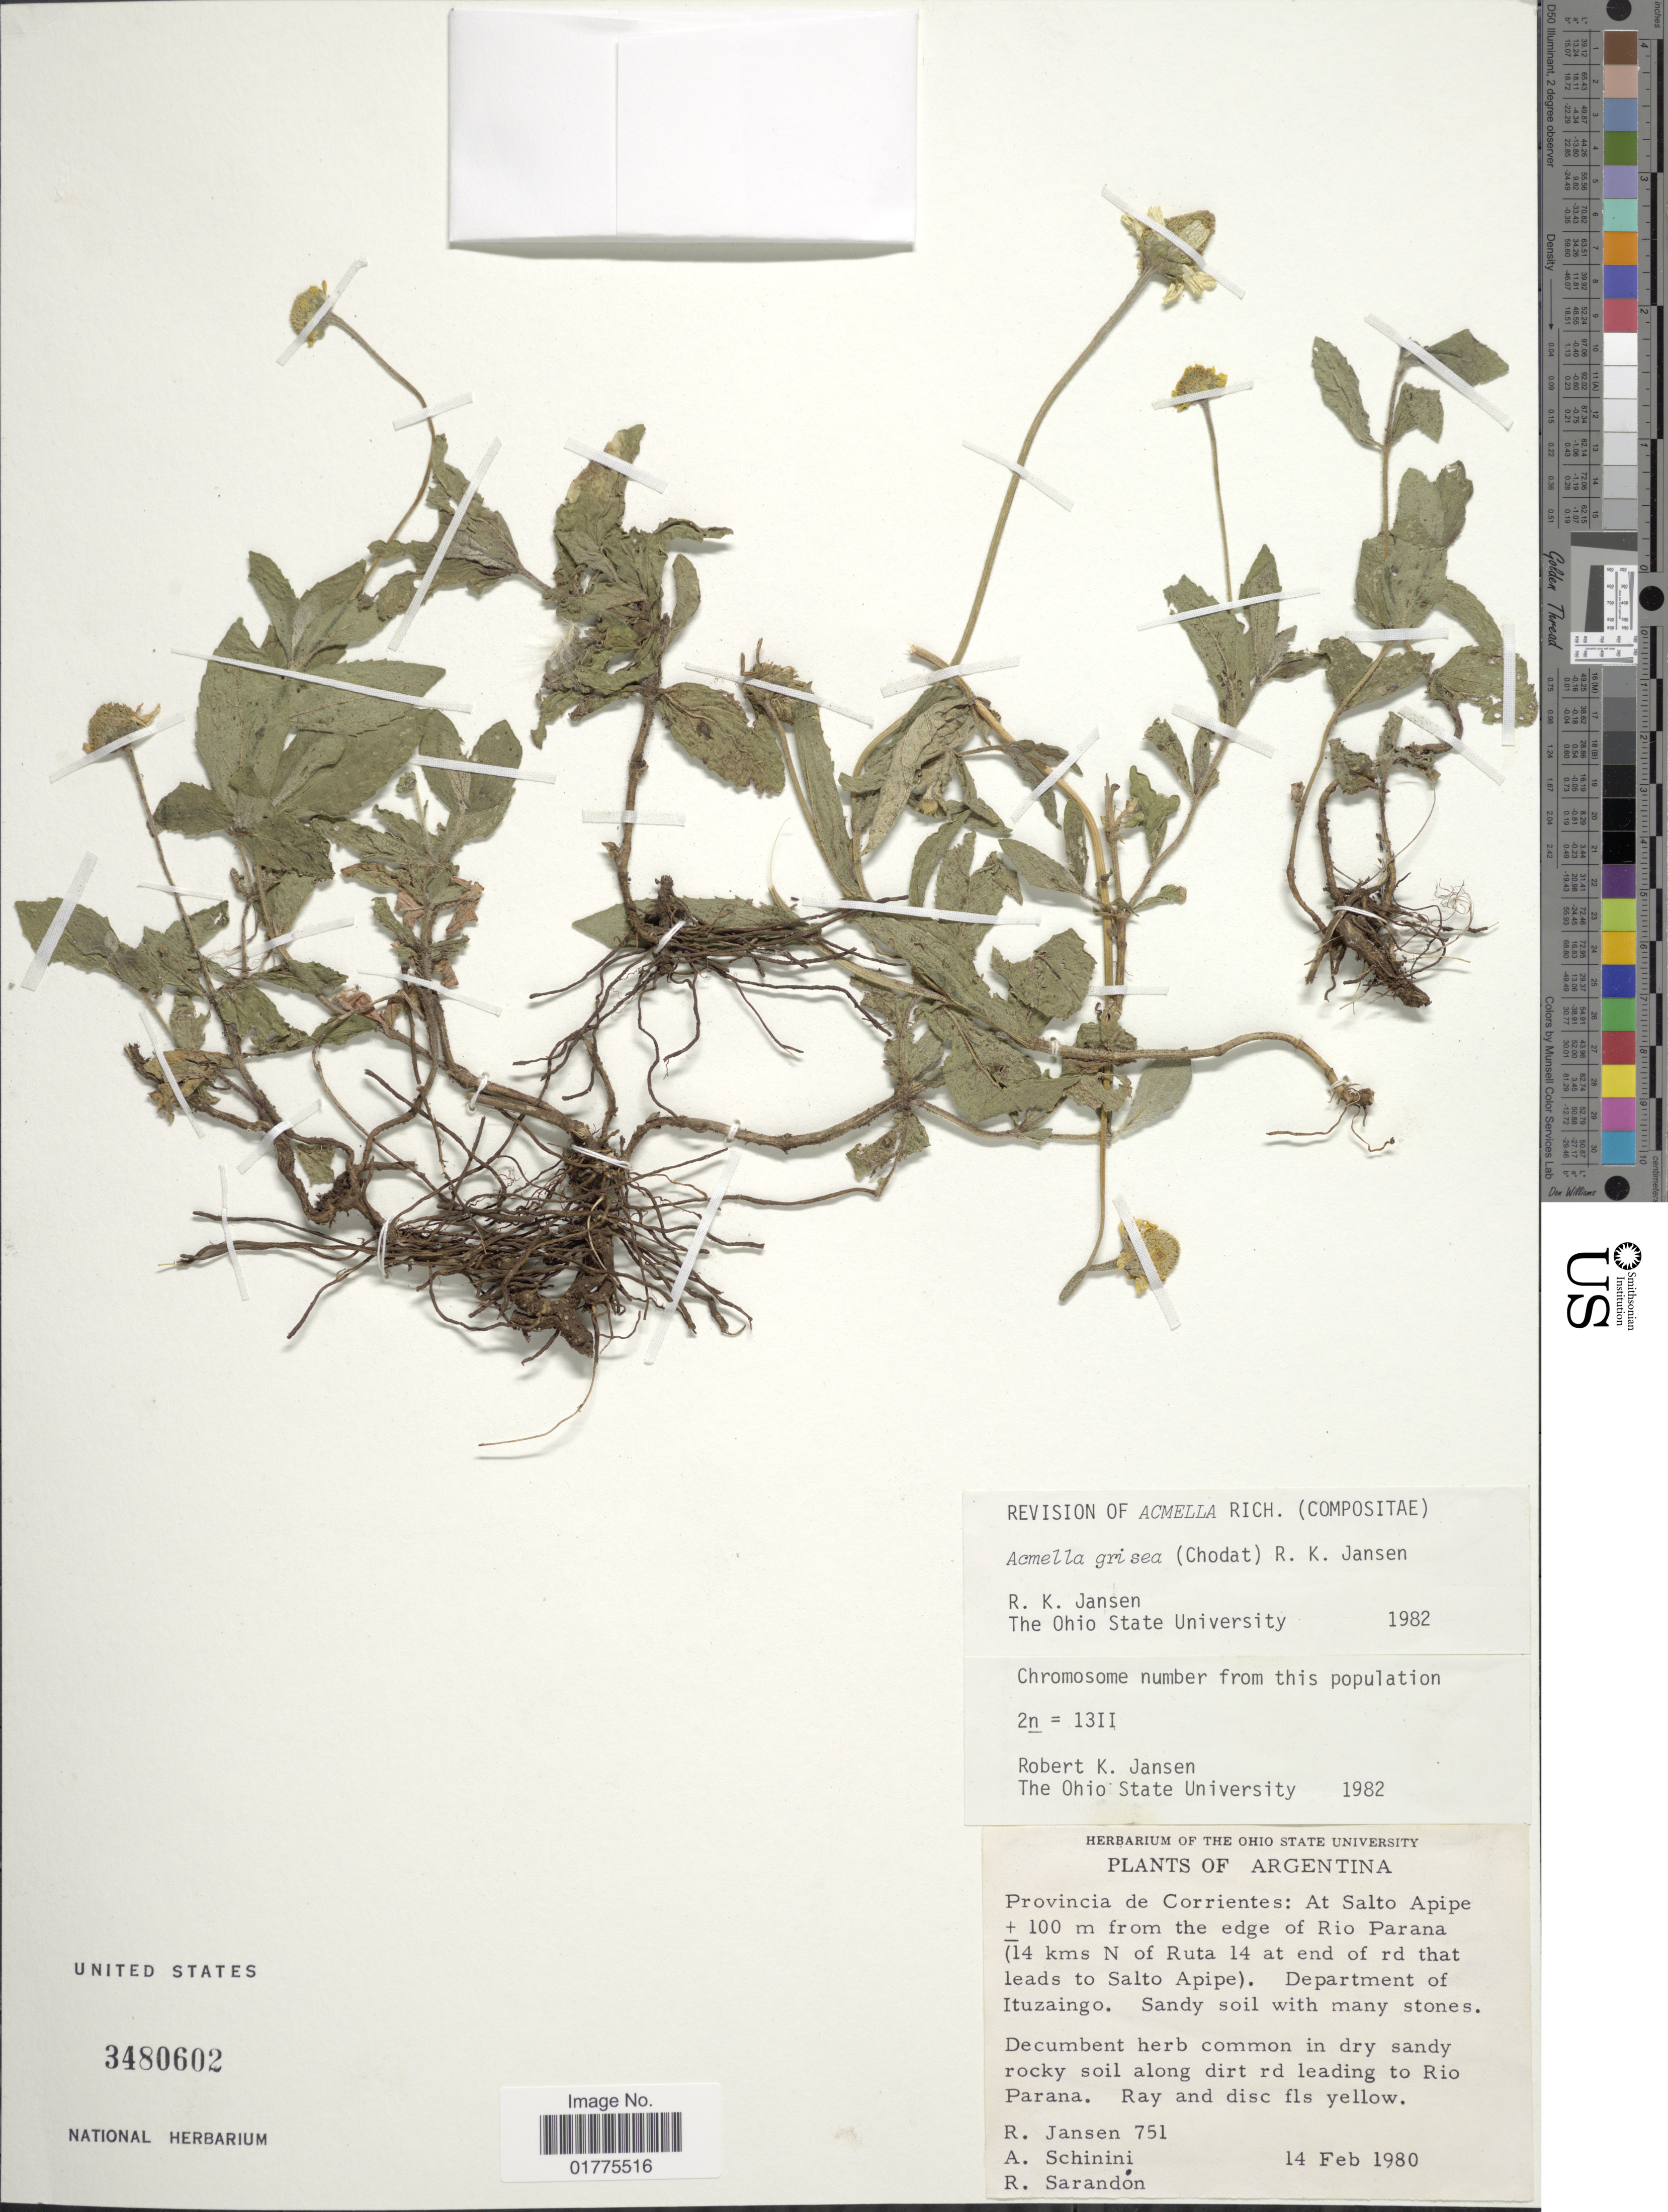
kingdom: Plantae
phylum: Tracheophyta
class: Magnoliopsida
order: Asterales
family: Asteraceae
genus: Acmella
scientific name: Acmella grisea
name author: (Chodat) R.K. Jansen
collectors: R. K. Jansen, A. Schinini & R. Sarandon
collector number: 751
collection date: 1980-02-14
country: Argentina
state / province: Corrientes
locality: At Salto Apope ± 100 m from the edge of Rio Parana (14 kms N of Ruta 14 at end of rd that leads to Salto Apipe), Department of Ituzaingo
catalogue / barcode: US 3480602